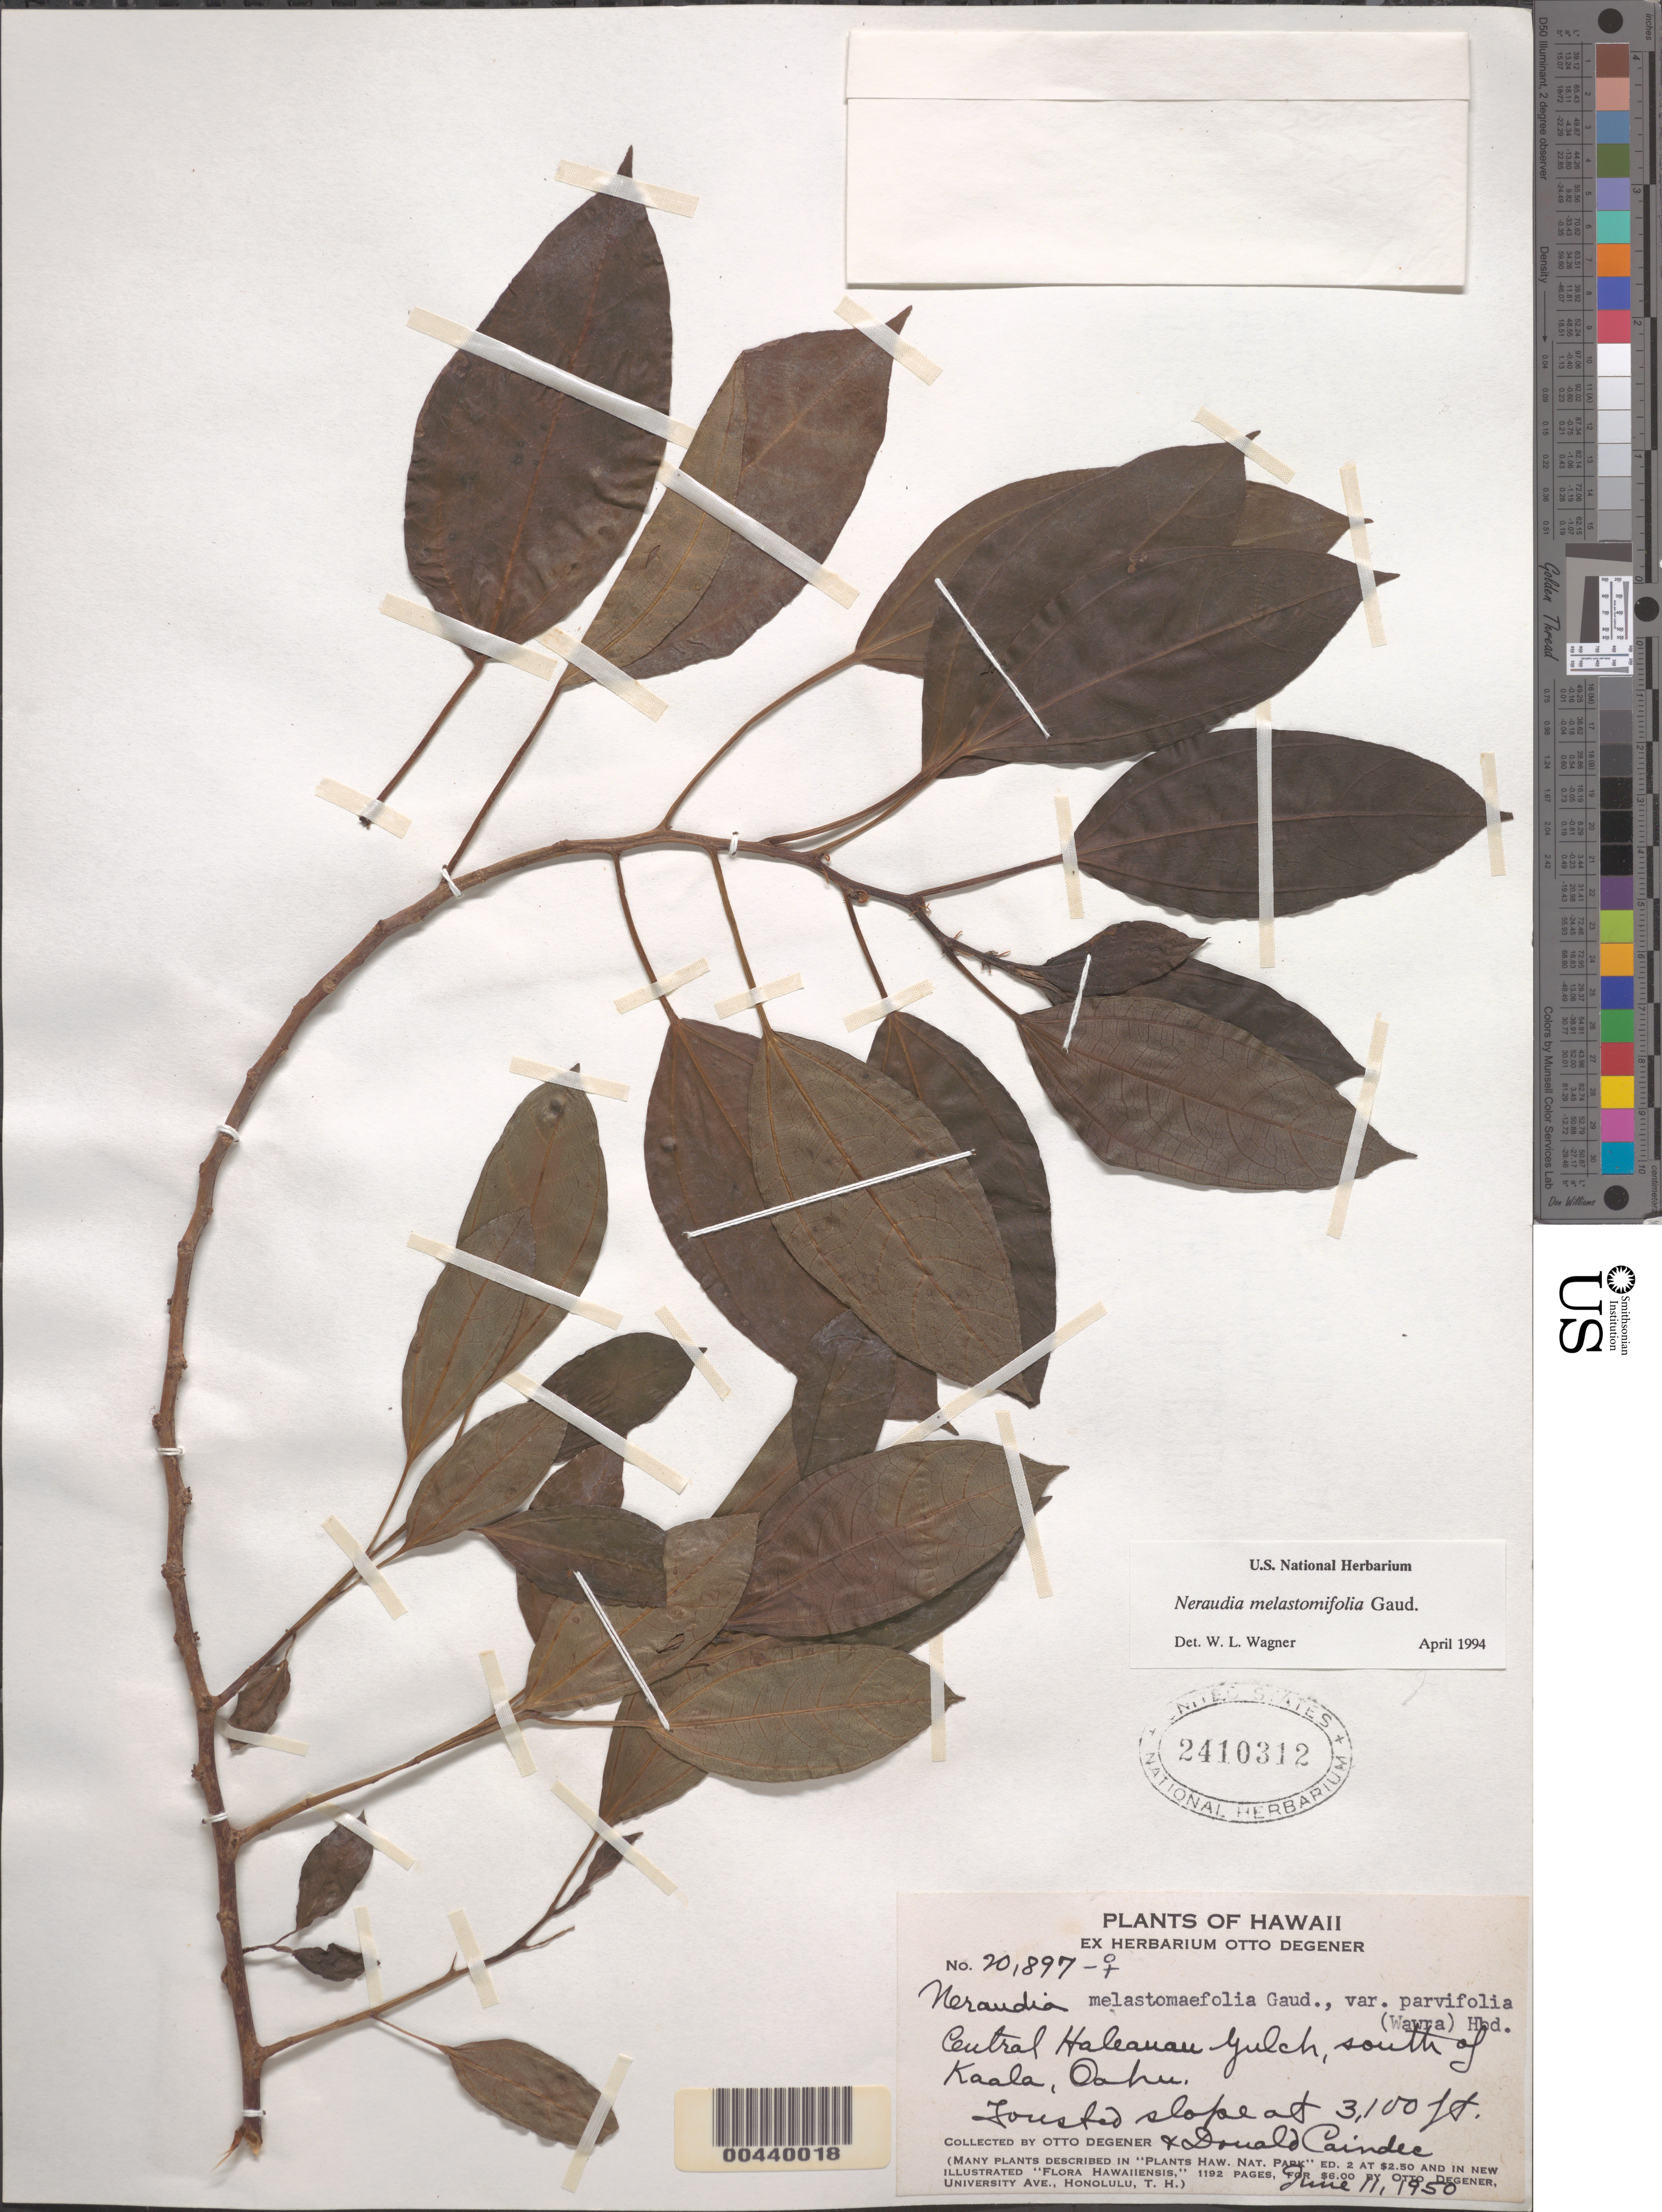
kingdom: Plantae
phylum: Tracheophyta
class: Magnoliopsida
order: Rosales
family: Urticaceae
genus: Neraudia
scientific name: Neraudia melastomifolia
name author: Gaudich.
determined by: Wagner, W. L., (BOT), Smithsonian Institution - National Museum of Natural History (UNITED STATES)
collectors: O. Degener & D. Caindec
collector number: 20897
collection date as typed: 11 Jun 1950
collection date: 1950-06-11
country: United States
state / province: Hawaii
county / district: Honolulu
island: Oahu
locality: Central Haleauau Gulch, S of Kaala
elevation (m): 945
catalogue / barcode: US 2410312